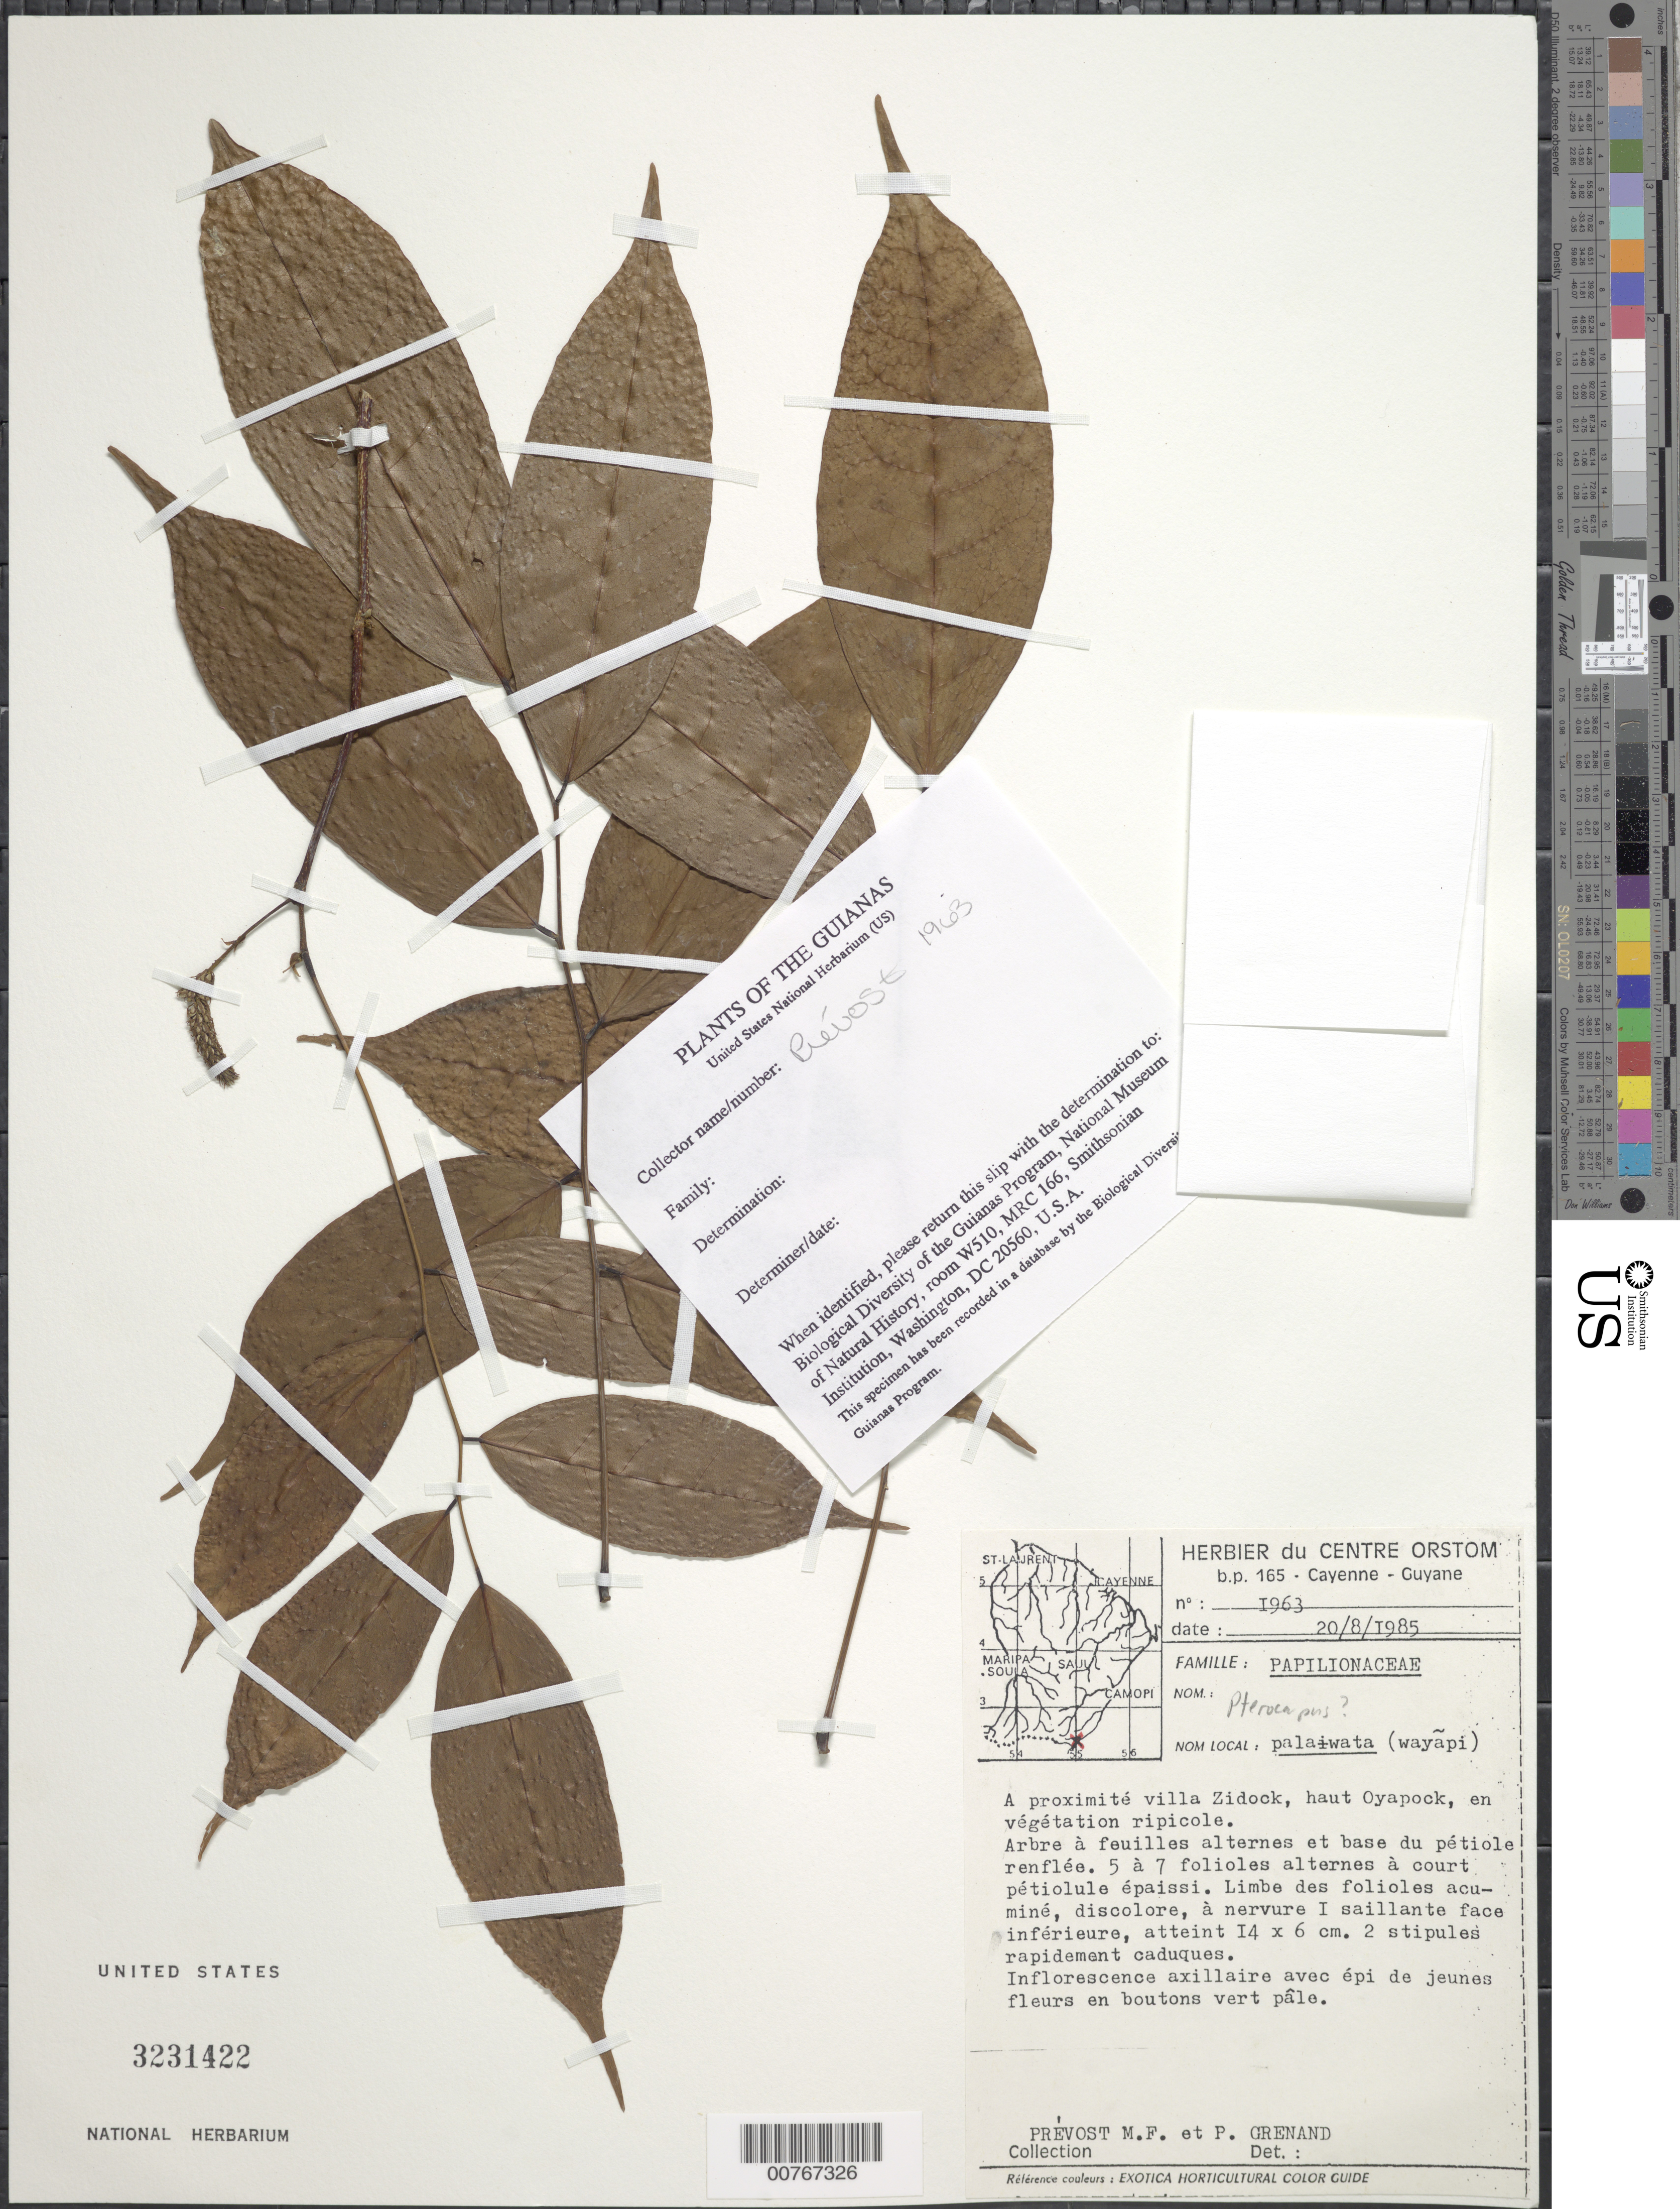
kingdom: Plantae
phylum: Tracheophyta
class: Magnoliopsida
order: Fabales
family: Fabaceae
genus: Pterocarpus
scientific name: Pterocarpus sp.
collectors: M.-F. Prévost & P. Grenand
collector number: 1963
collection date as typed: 20-Aug-85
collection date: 1985-08-20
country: French Guiana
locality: Trois Sauts (Haut Oyapock), Zidockville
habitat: Végétation ripicole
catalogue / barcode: US 3231422